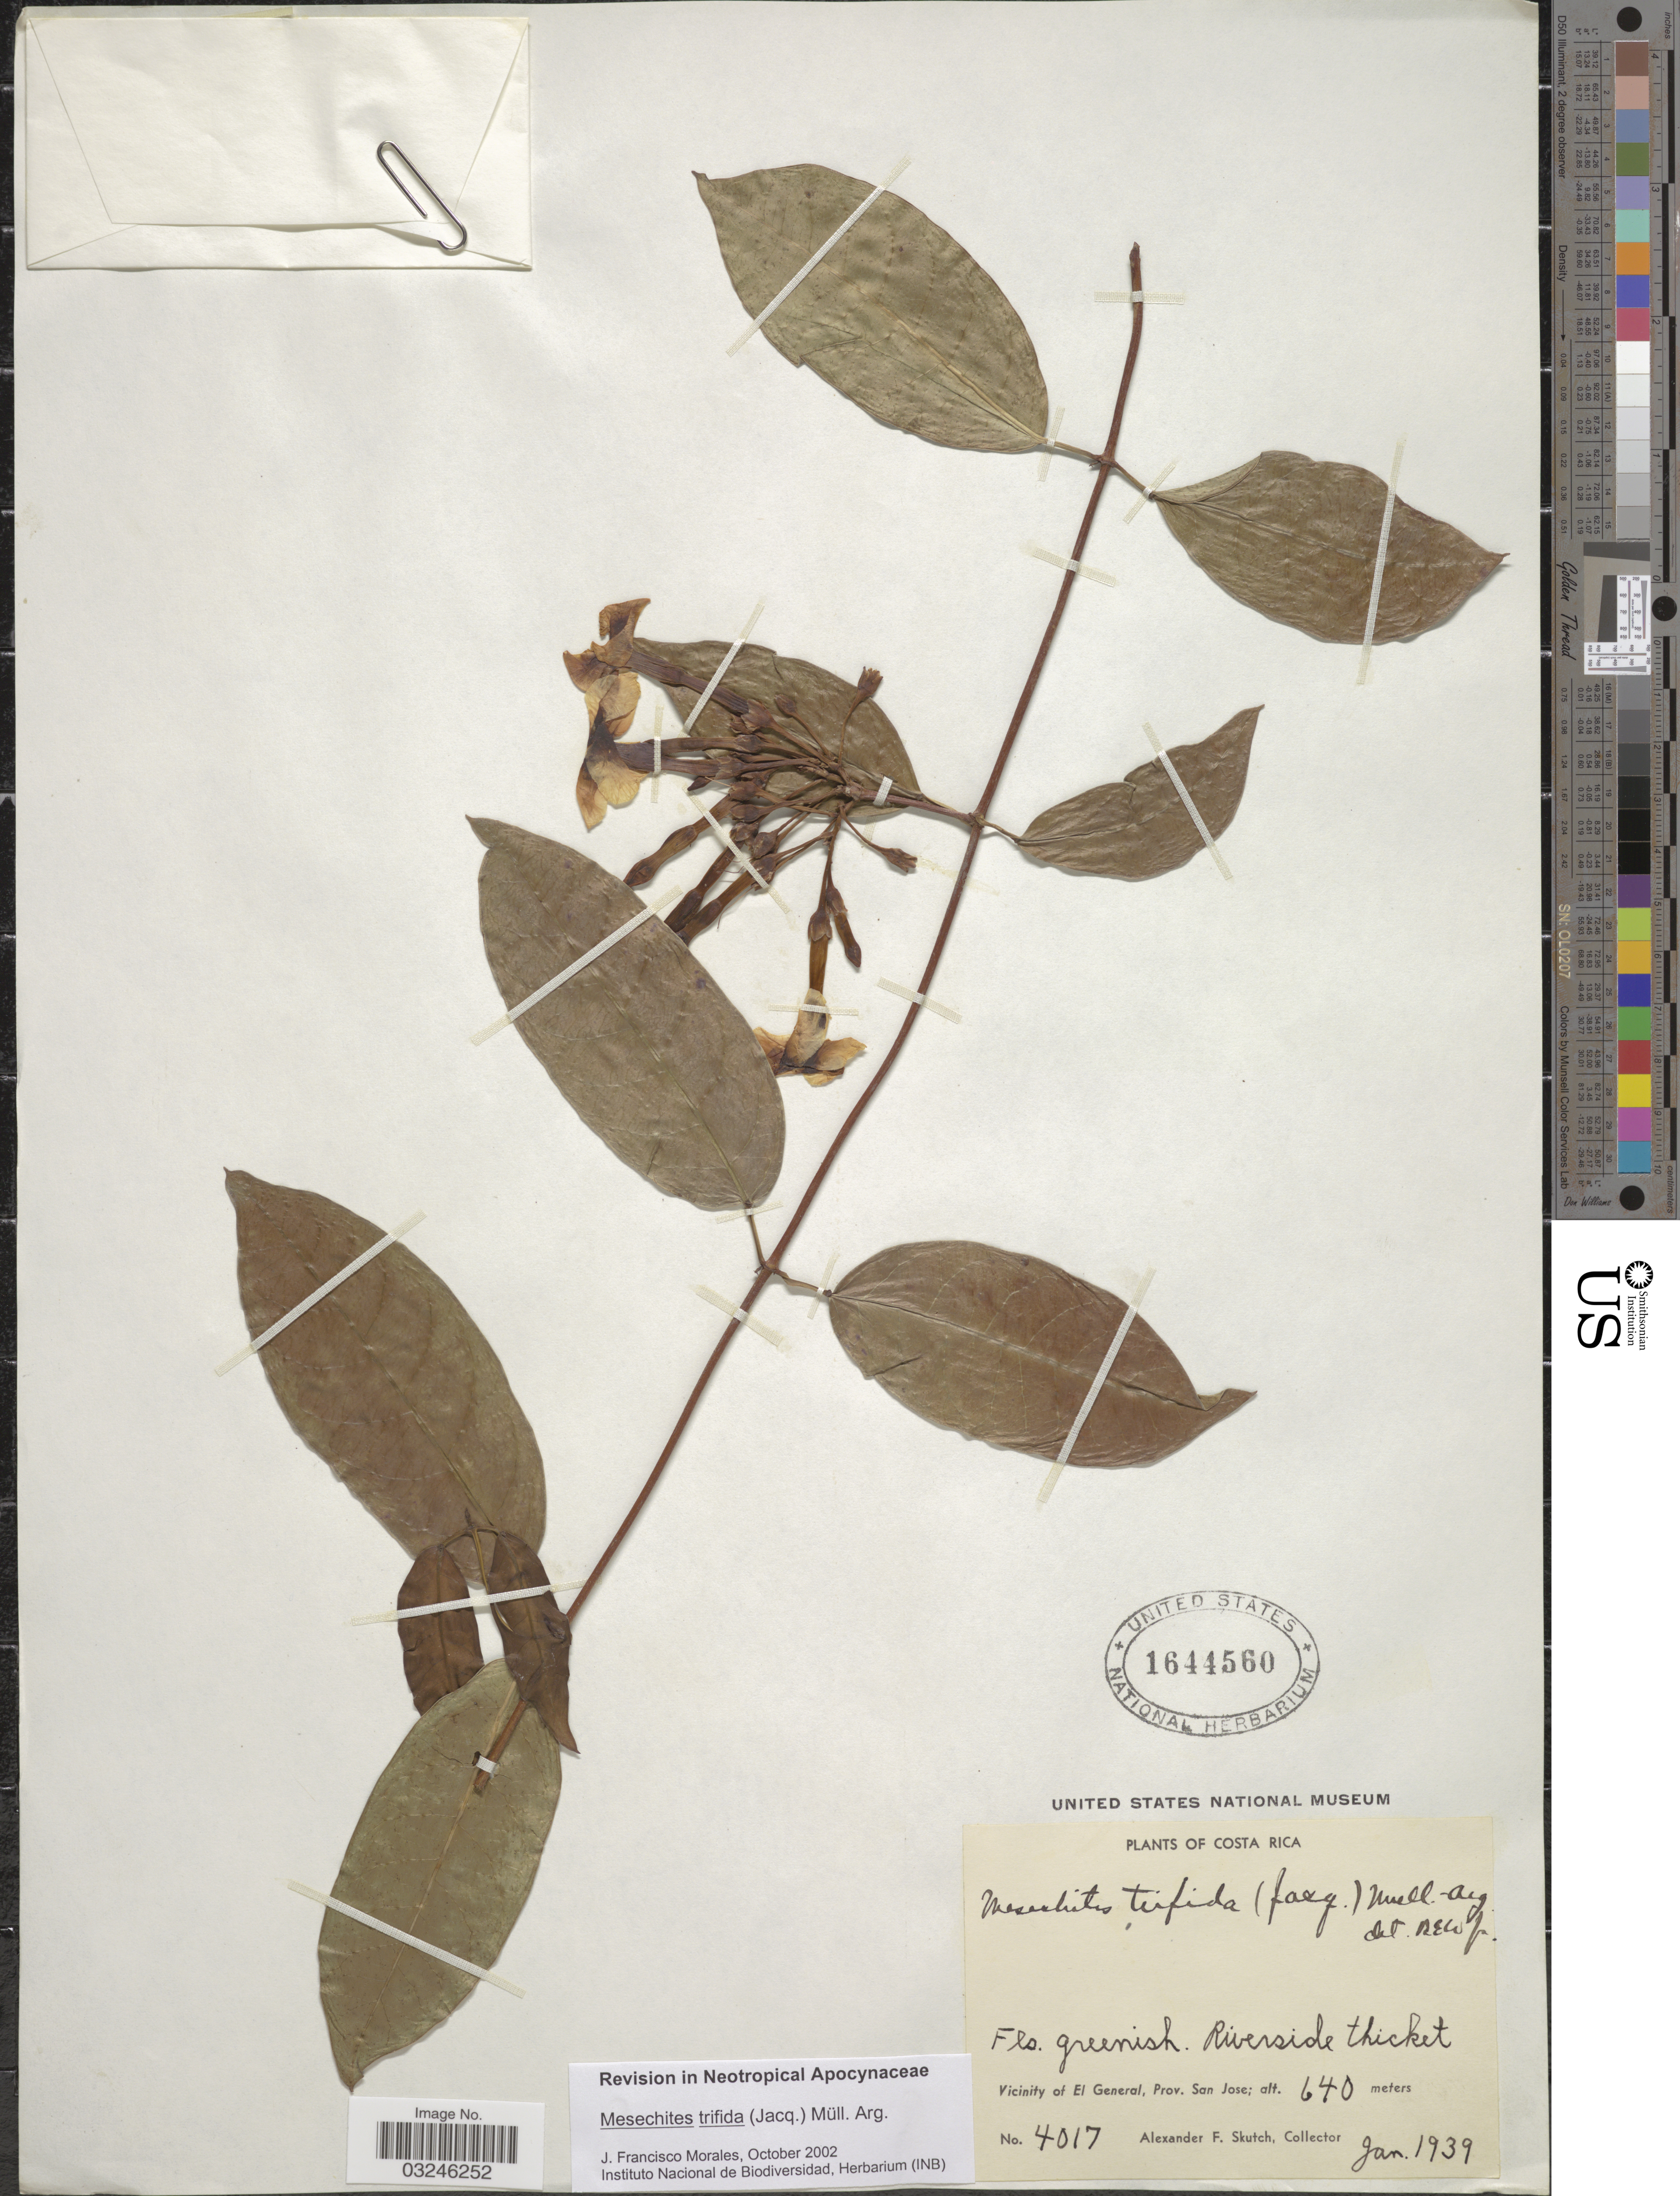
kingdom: Plantae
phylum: Tracheophyta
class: Magnoliopsida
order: Gentianales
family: Apocynaceae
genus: Mesechites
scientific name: Mesechites trifidus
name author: (Jacq.) Müll. Arg.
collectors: A. F. Skutch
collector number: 4017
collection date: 1939-01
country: Costa Rica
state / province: San José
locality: Vicinity of El General.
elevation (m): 640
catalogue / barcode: US 1644560